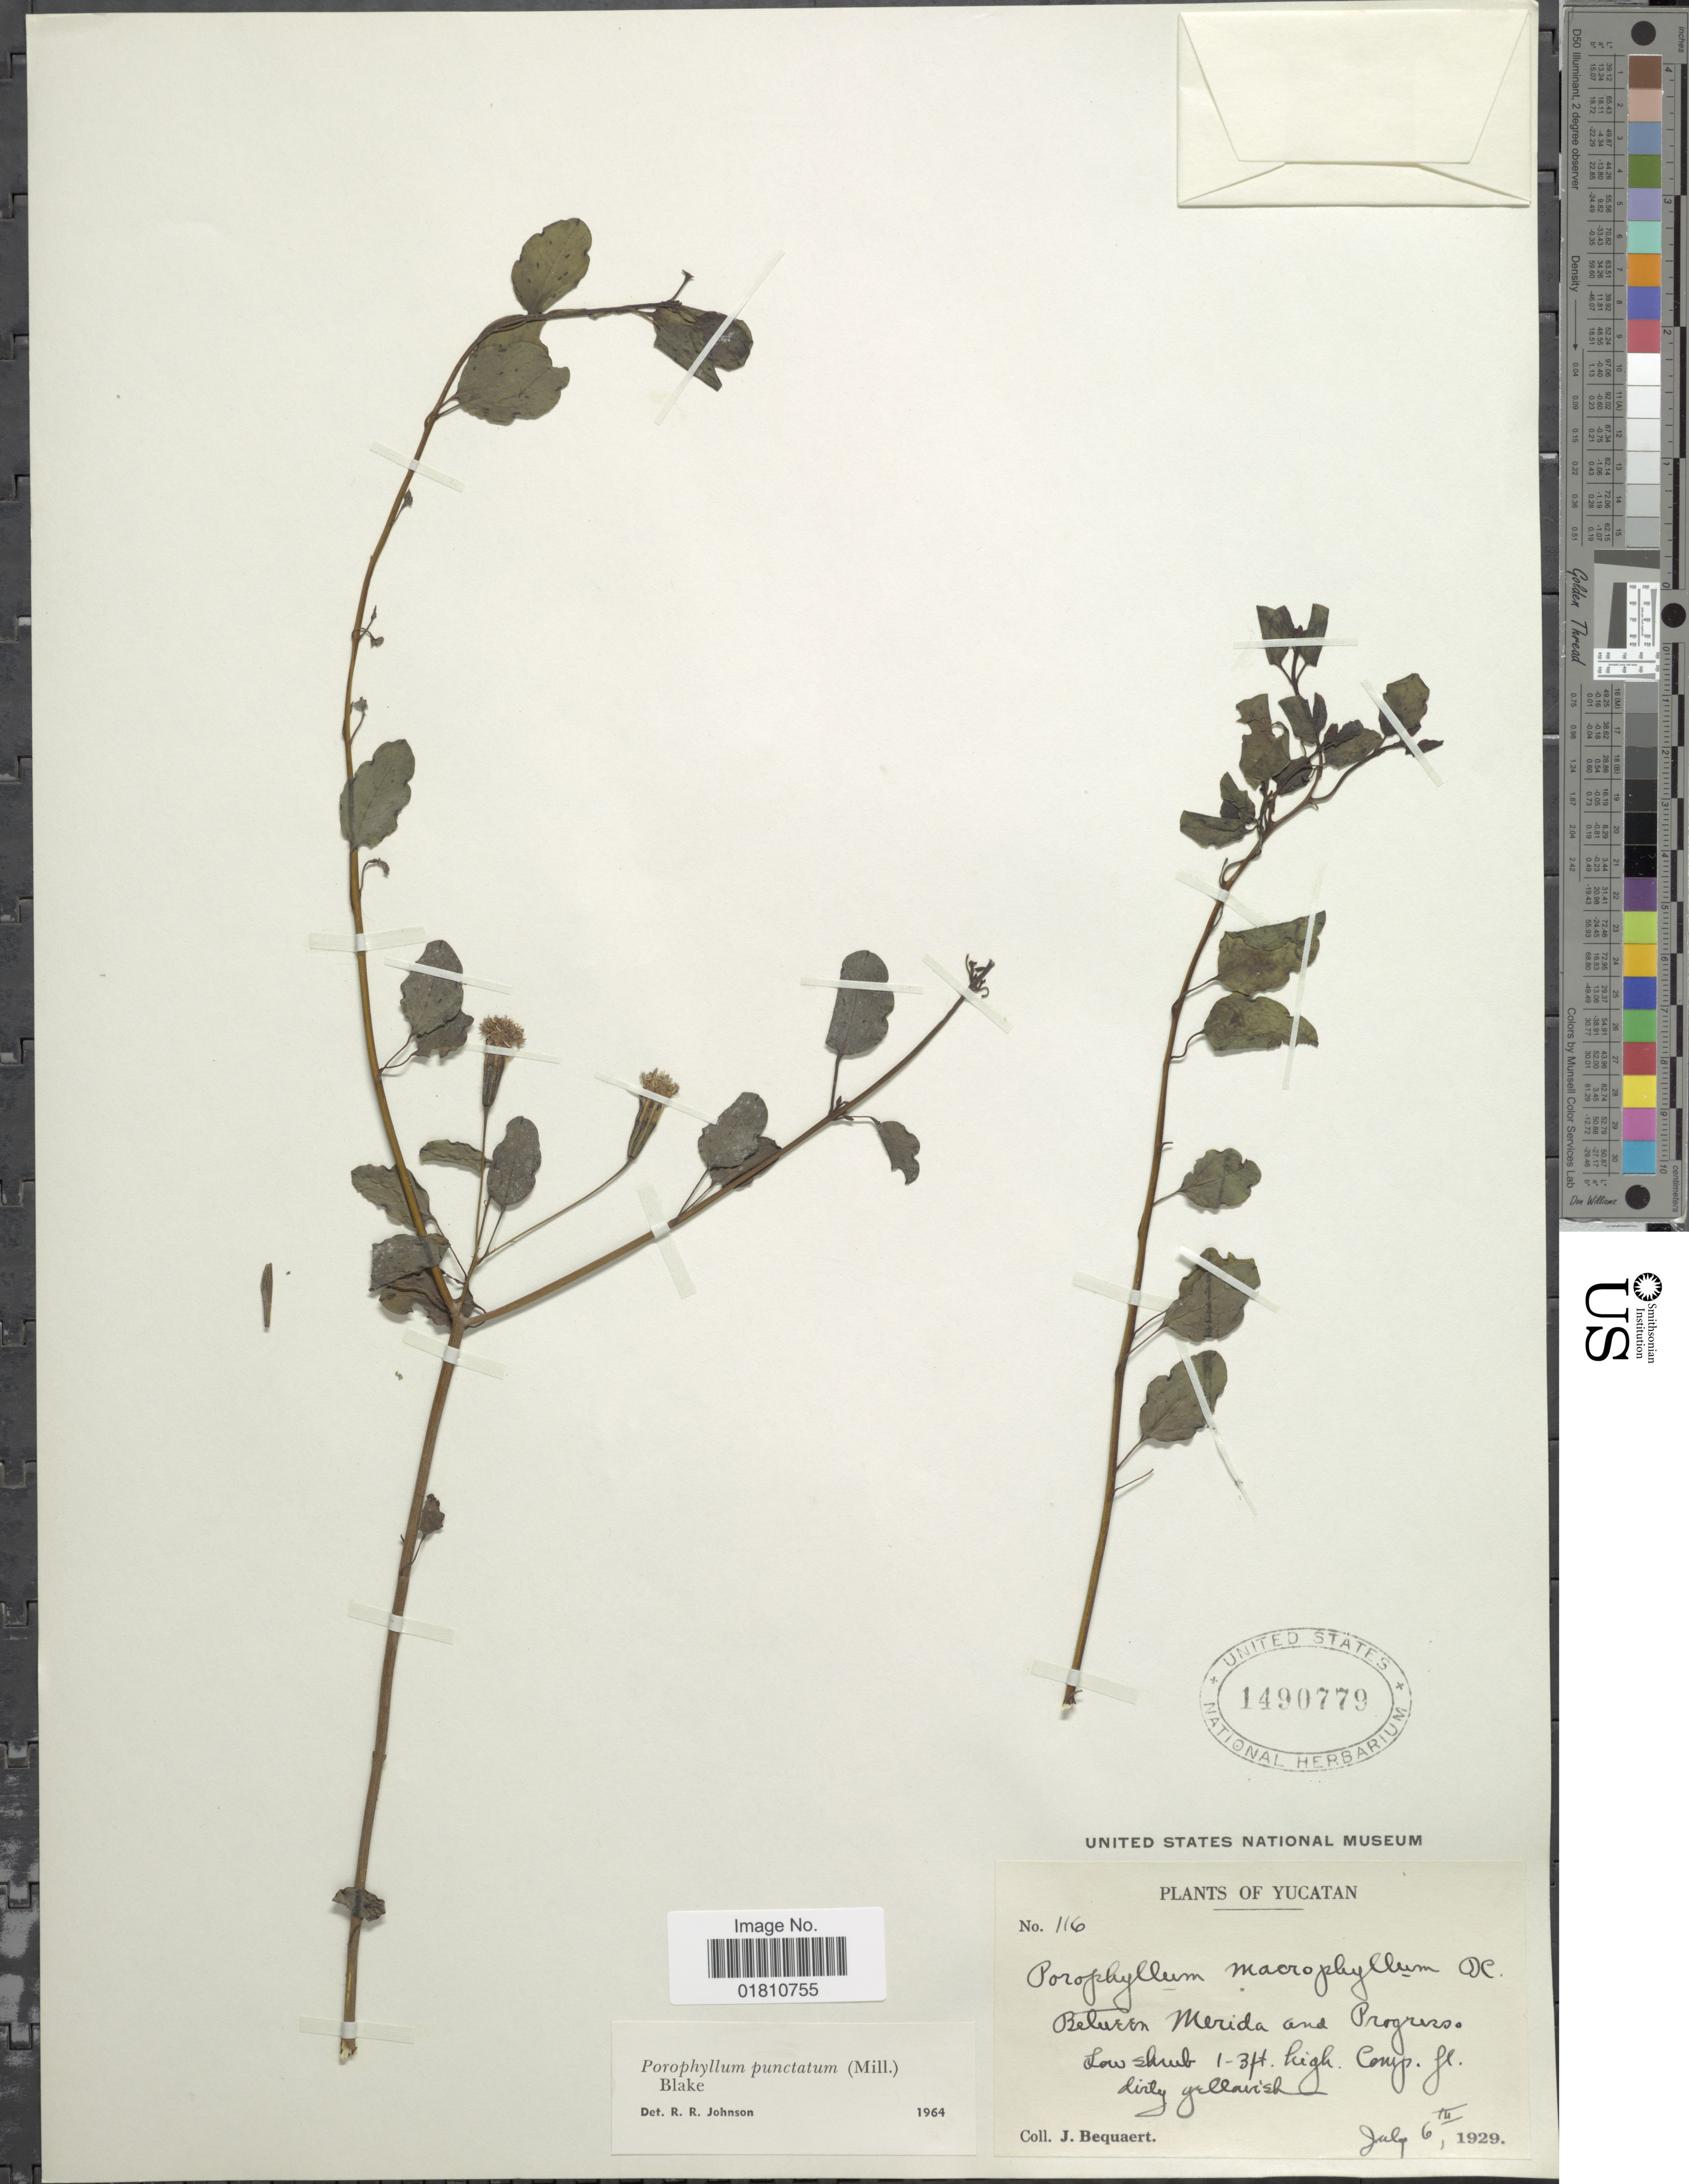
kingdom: Plantae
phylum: Tracheophyta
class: Magnoliopsida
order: Asterales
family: Asteraceae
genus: Porophyllum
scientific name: Porophyllum punctatum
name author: (Mill.) S.F. Blake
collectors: J. Bequaert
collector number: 116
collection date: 1929-07-06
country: Mexico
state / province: Yucatán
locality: Between Merida and Progreso.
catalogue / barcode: US 1490779